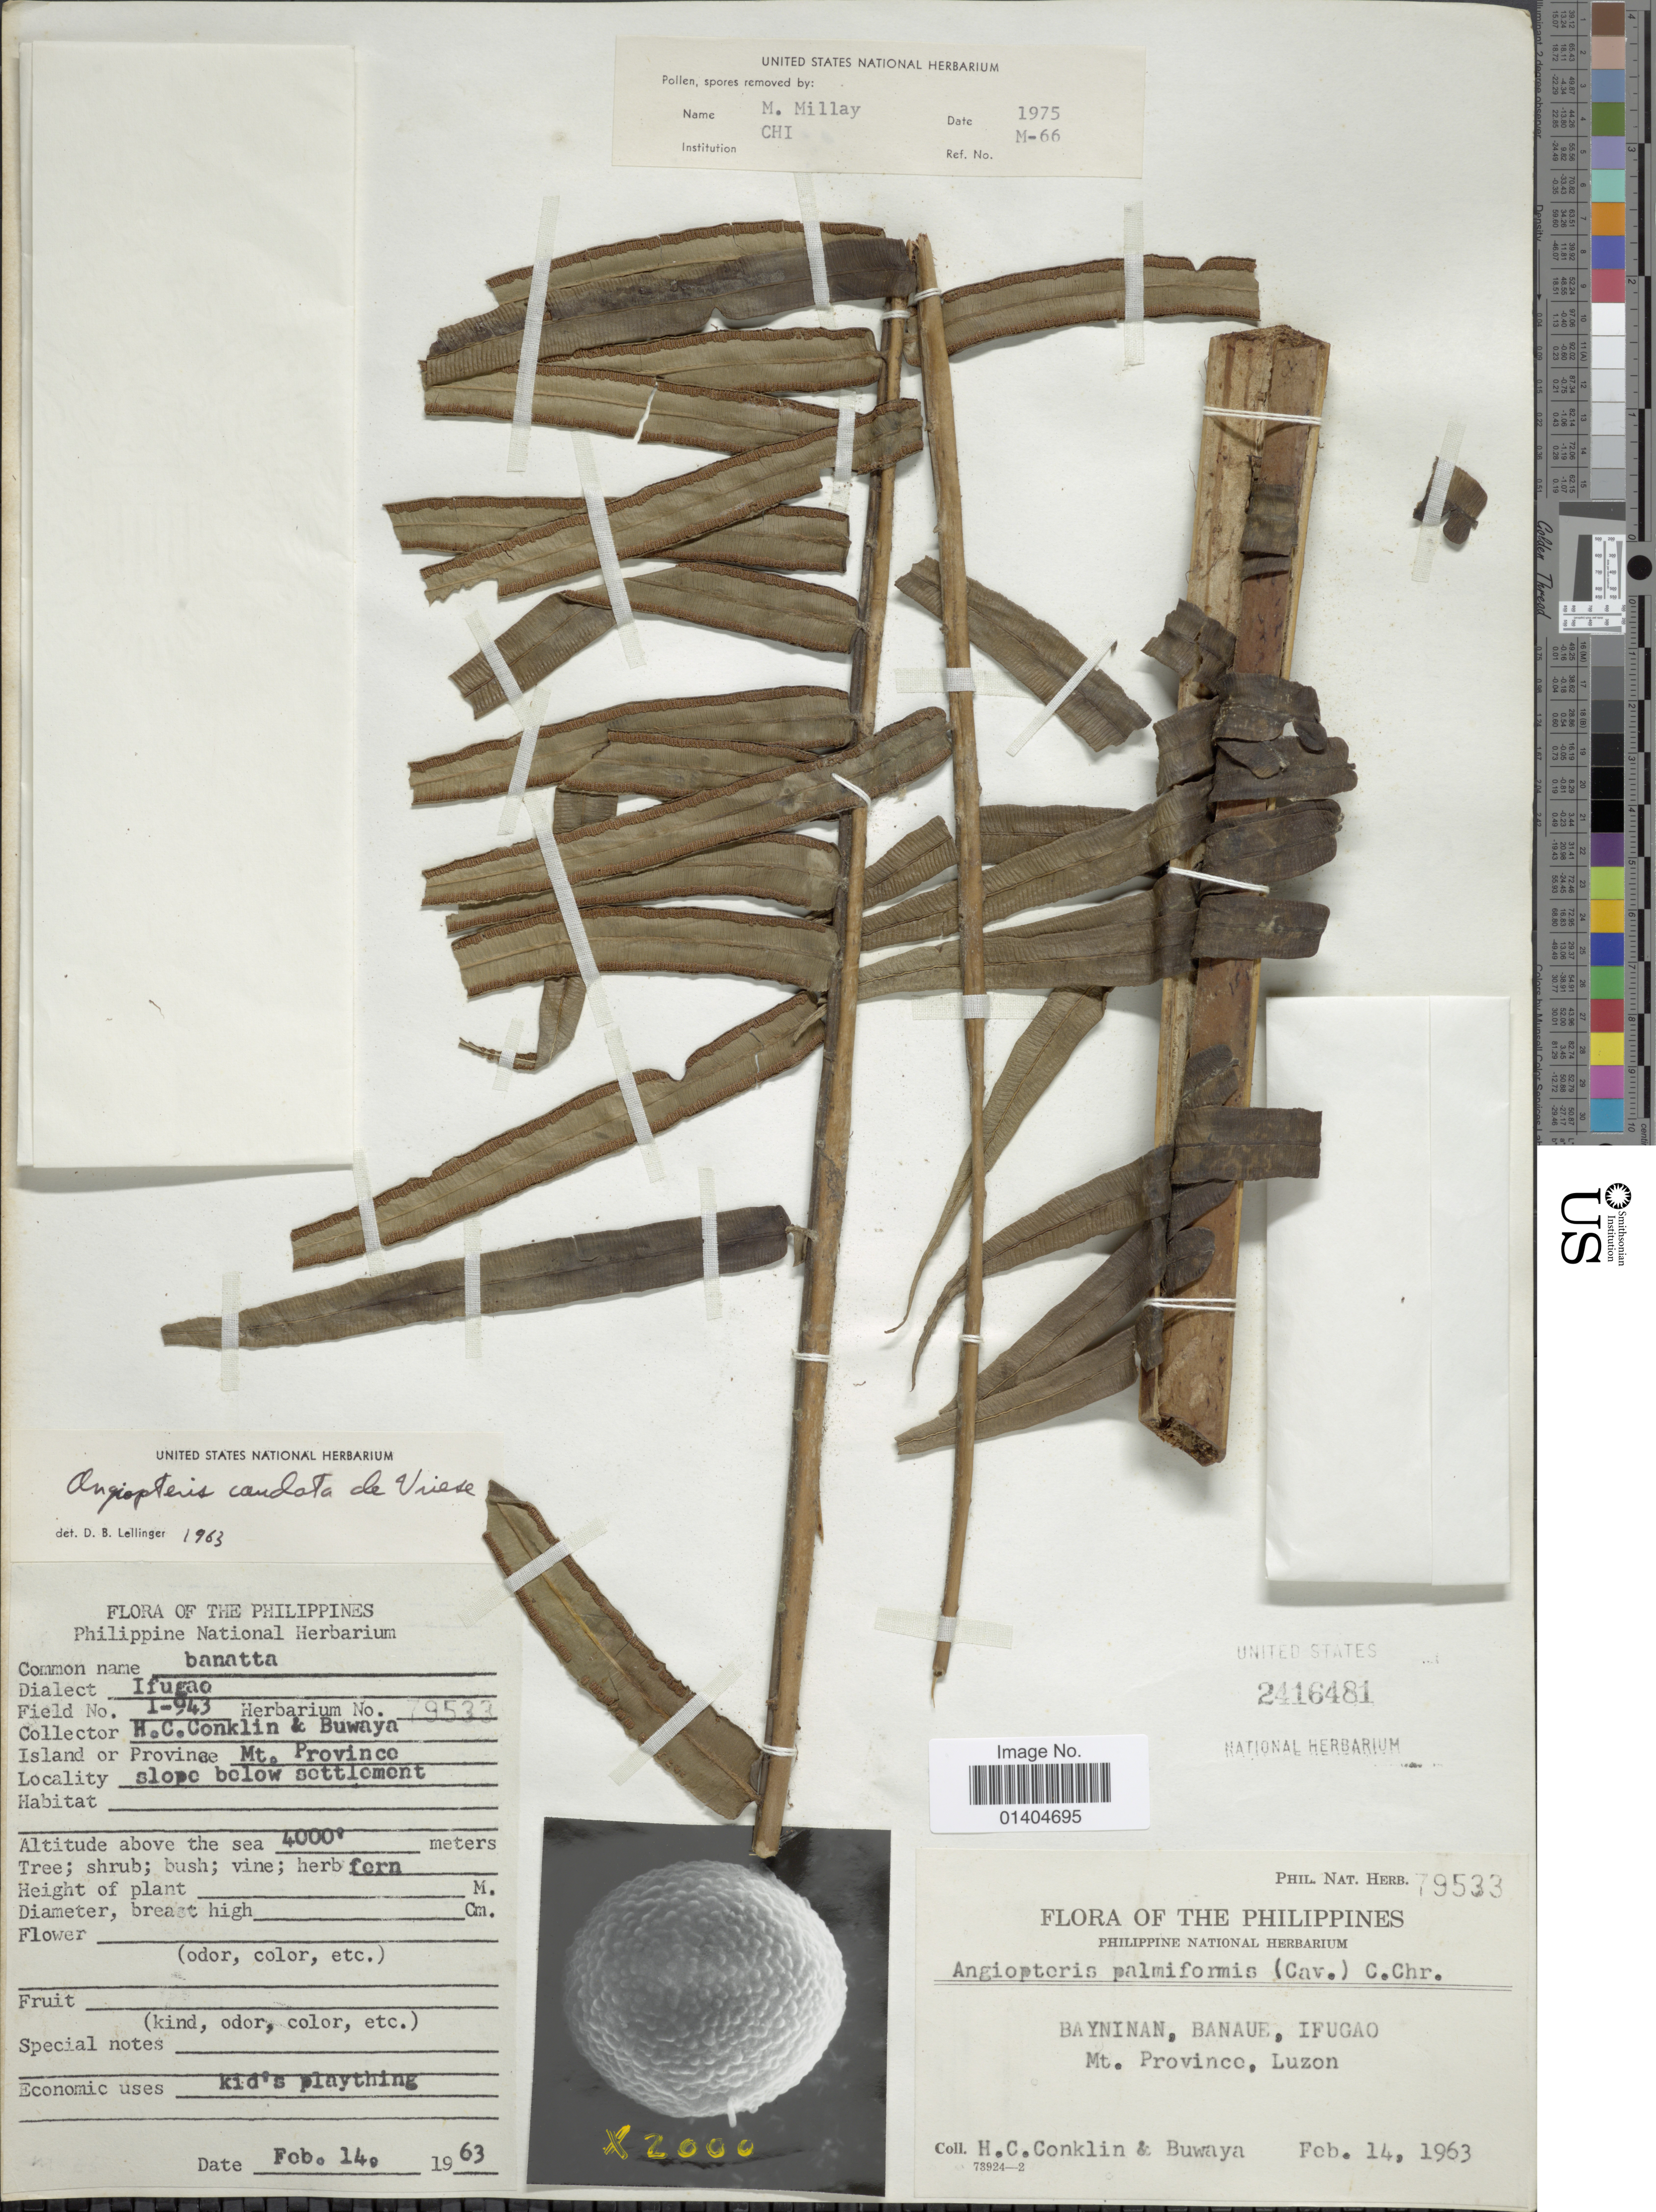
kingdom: Plantae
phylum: Tracheophyta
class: Polypodiopsida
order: Marattiales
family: Marattiaceae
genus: Angiopteris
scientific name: Angiopteris caudata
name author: de Vriese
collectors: H. Conklin & -. Buwaya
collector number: Phil. Nat. Herb. 79533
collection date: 1963-02-14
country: Philippines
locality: The Philippines Bayninan, Banaue, Ifugao Mt.Provinco, Luzon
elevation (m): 1219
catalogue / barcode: US 2416481